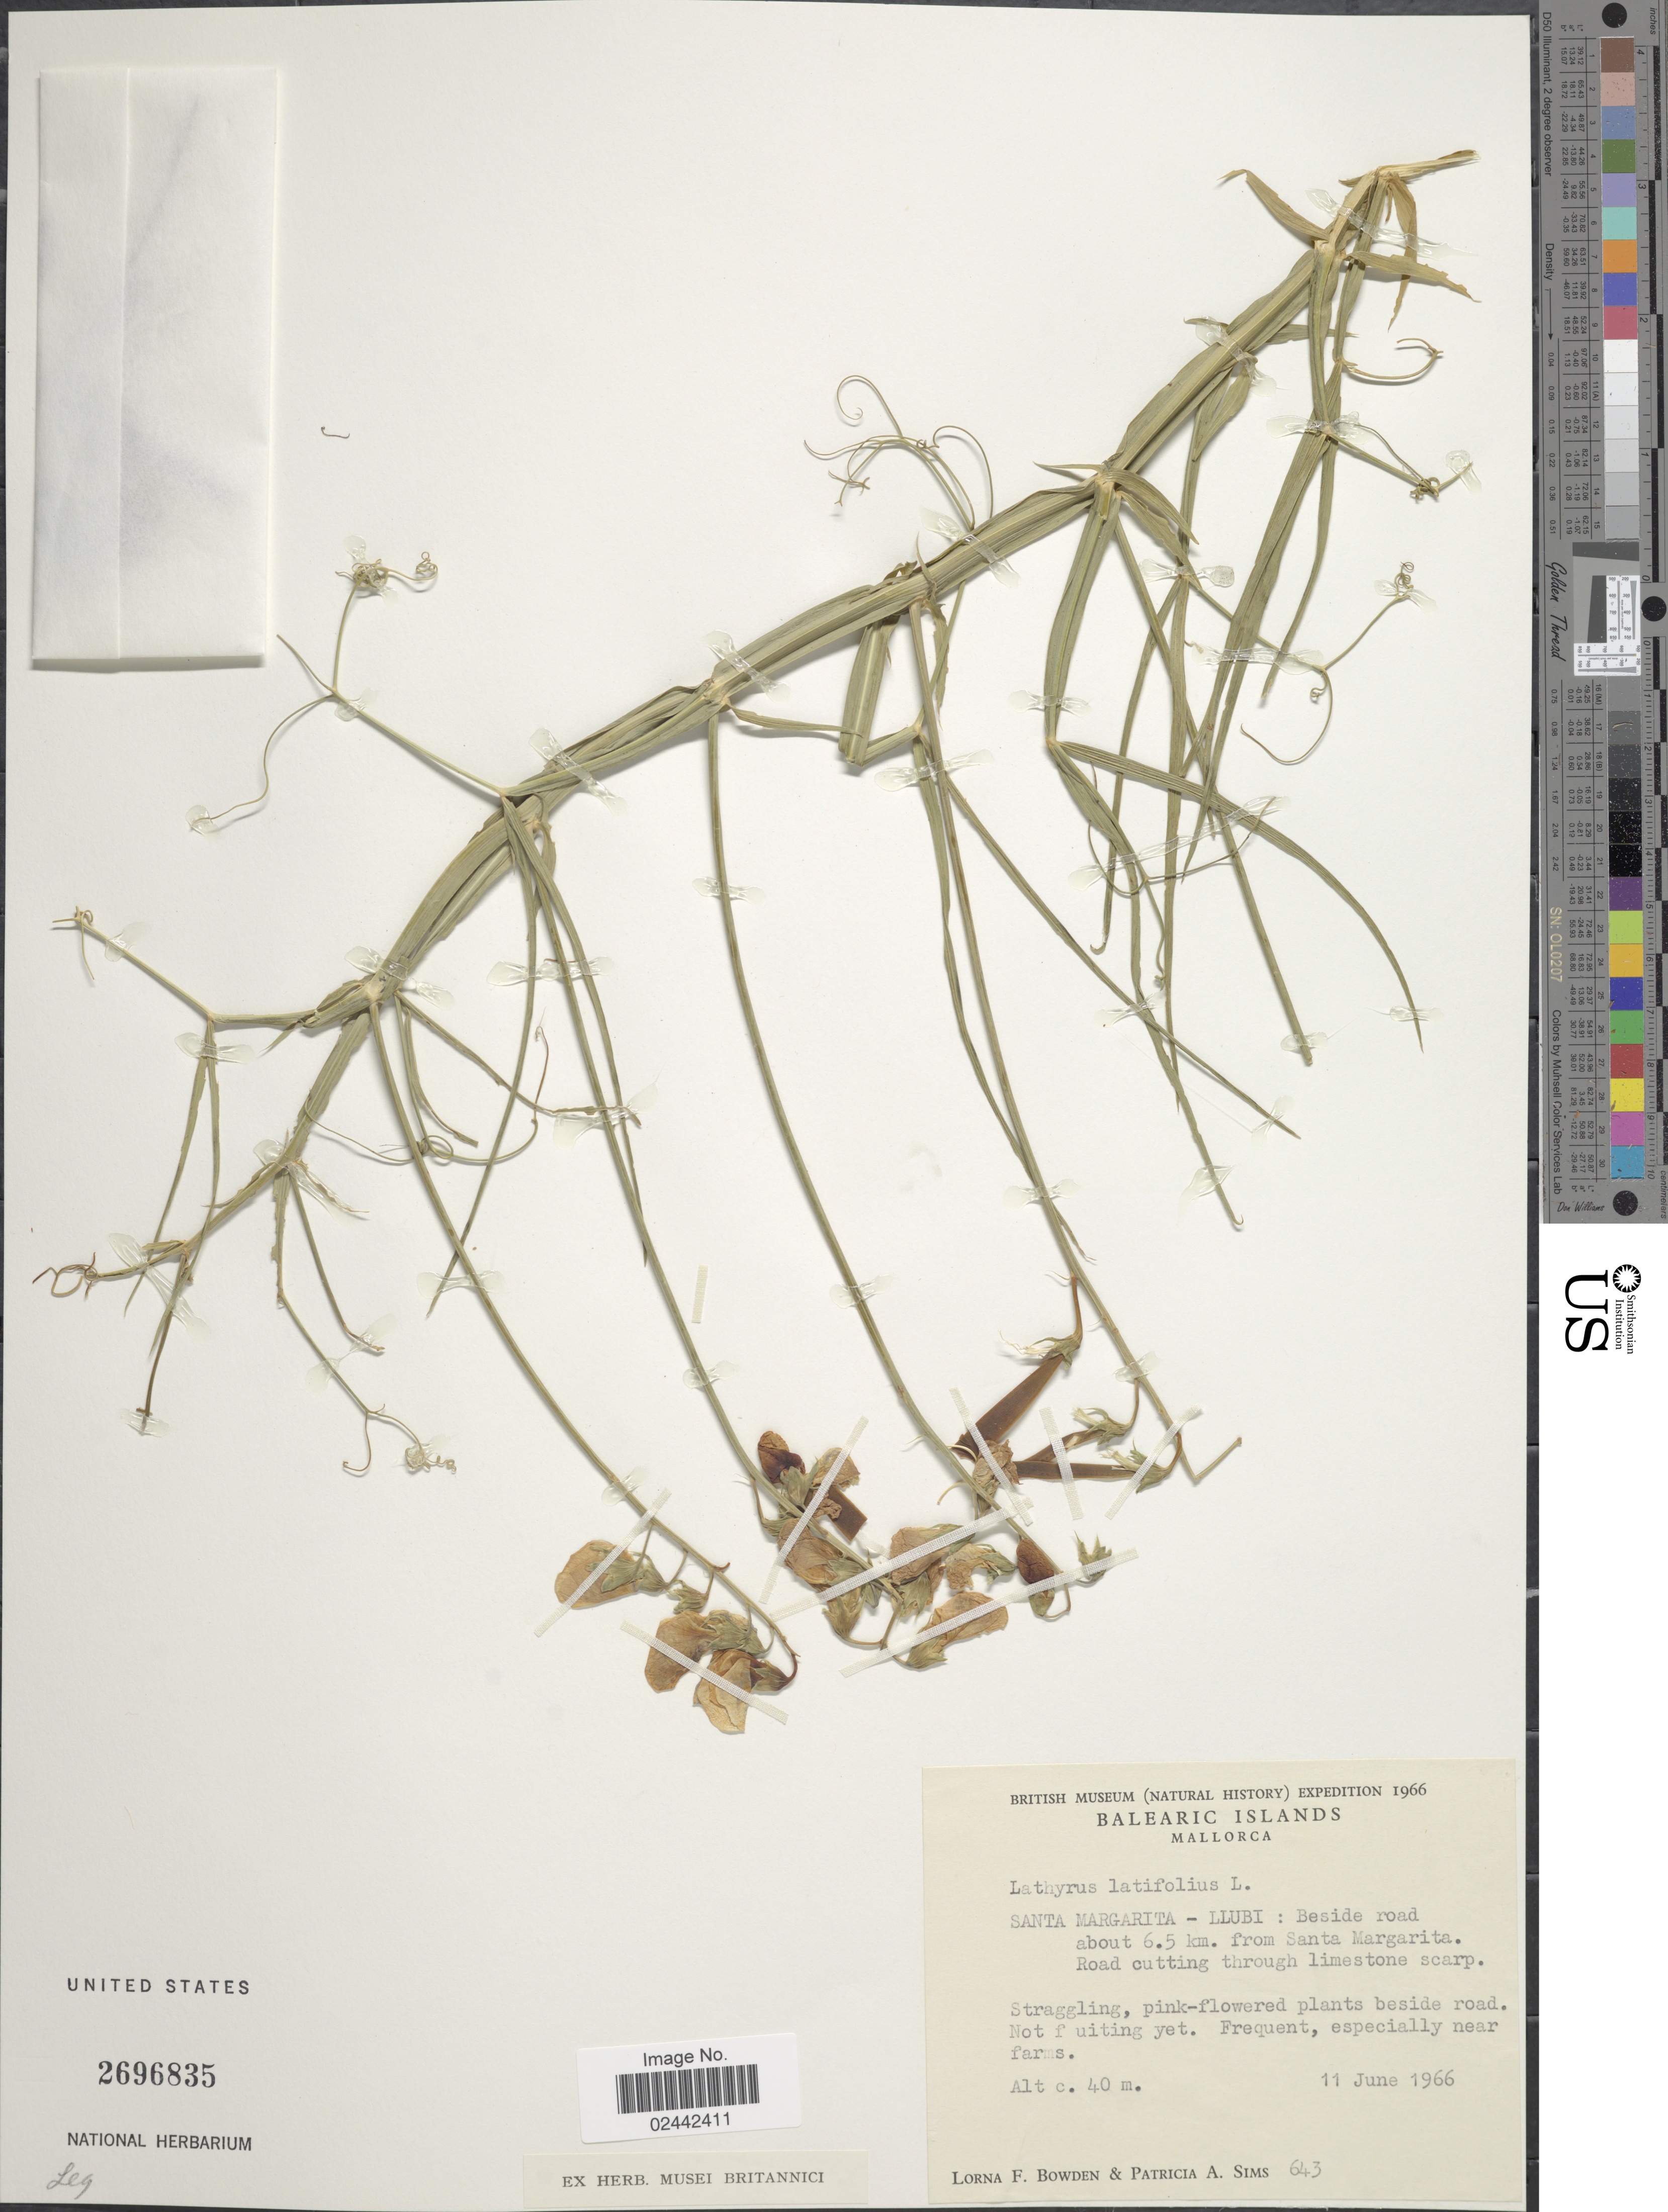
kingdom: Plantae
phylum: Tracheophyta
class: Magnoliopsida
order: Fabales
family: Fabaceae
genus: Lathyrus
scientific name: Lathyrus latifolius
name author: L.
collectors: L. F. Bowden & P. A. Sims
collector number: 643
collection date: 1966-06-11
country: Spain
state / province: Islas Baleares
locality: Balearic Isands, Mallorca. Santa Margarita - LlubiL Beside road about 6.5 km. from Santa Margarita. Road Cutting trough limestone scarp.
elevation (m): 40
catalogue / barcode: US 2696835